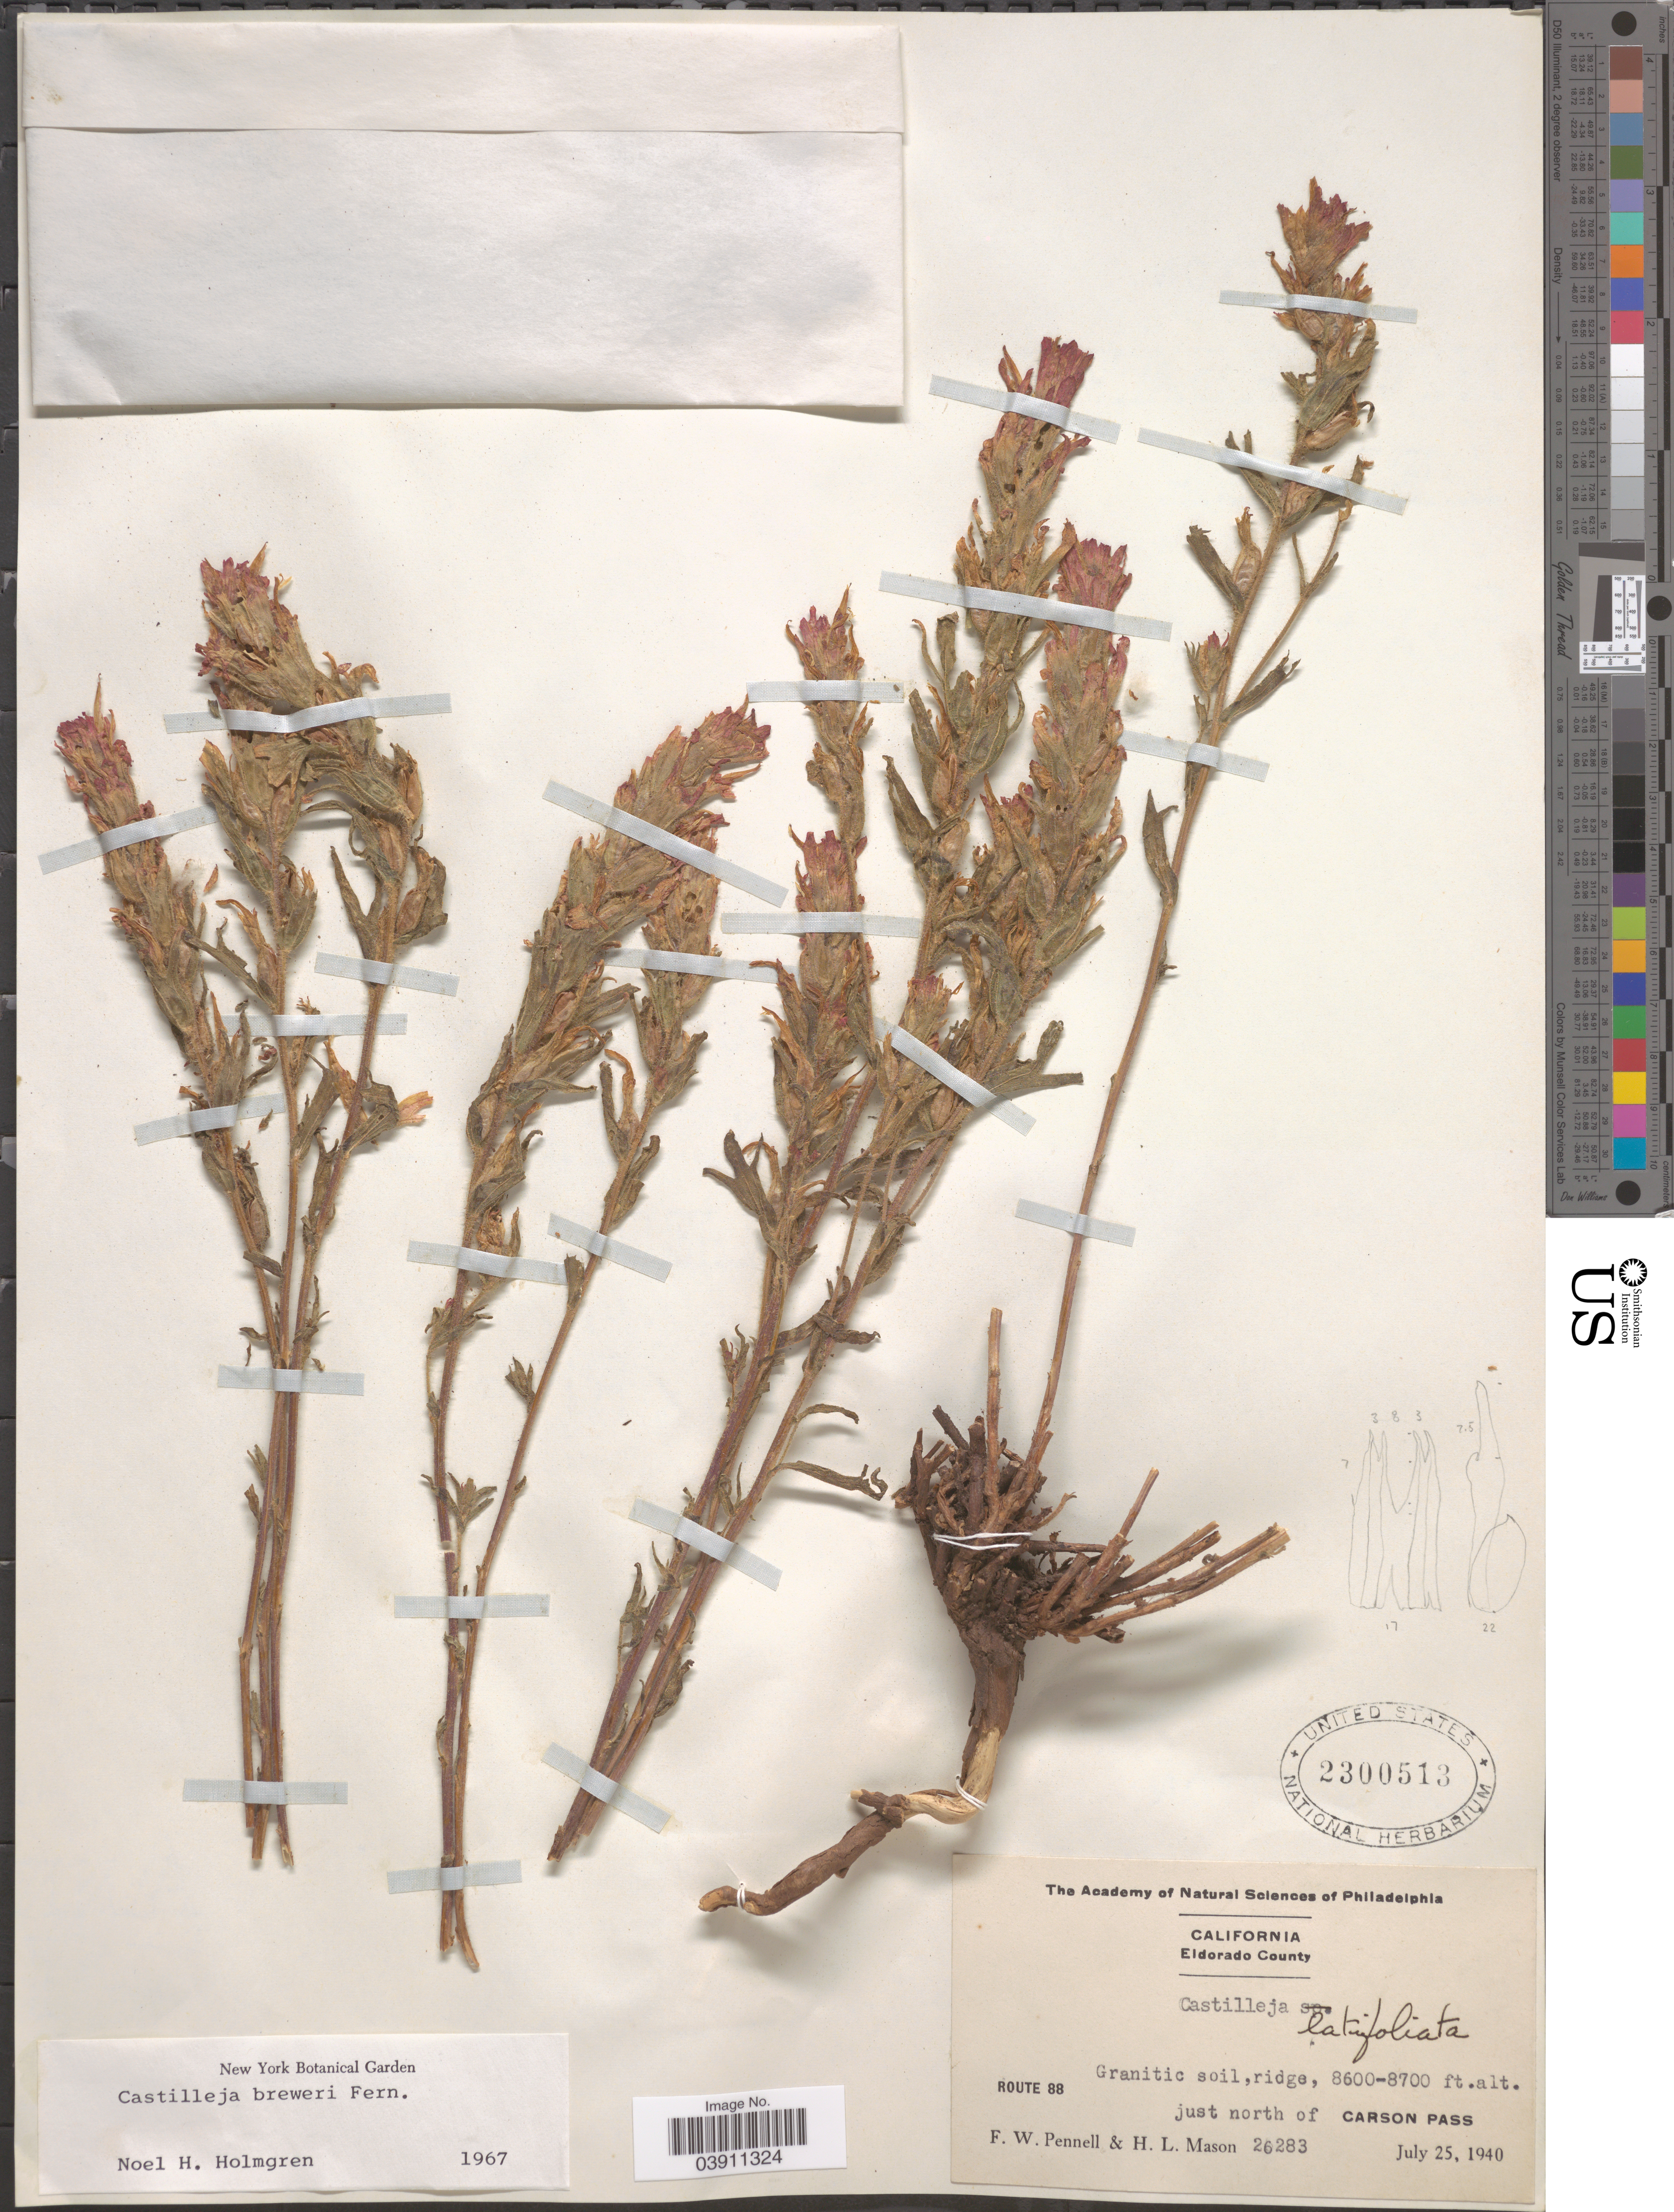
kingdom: Plantae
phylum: Tracheophyta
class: Magnoliopsida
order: Lamiales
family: Orobanchaceae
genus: Castilleja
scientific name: Castilleja breweri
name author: Fernald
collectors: F. W. Pennell & H. L. Mason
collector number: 26283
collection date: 1940-07-25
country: United States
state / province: California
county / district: El Dorado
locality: Eldorado County. Route 88. Granitic sil, ridge, just north of Carson Pass.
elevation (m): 2621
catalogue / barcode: US 2300513